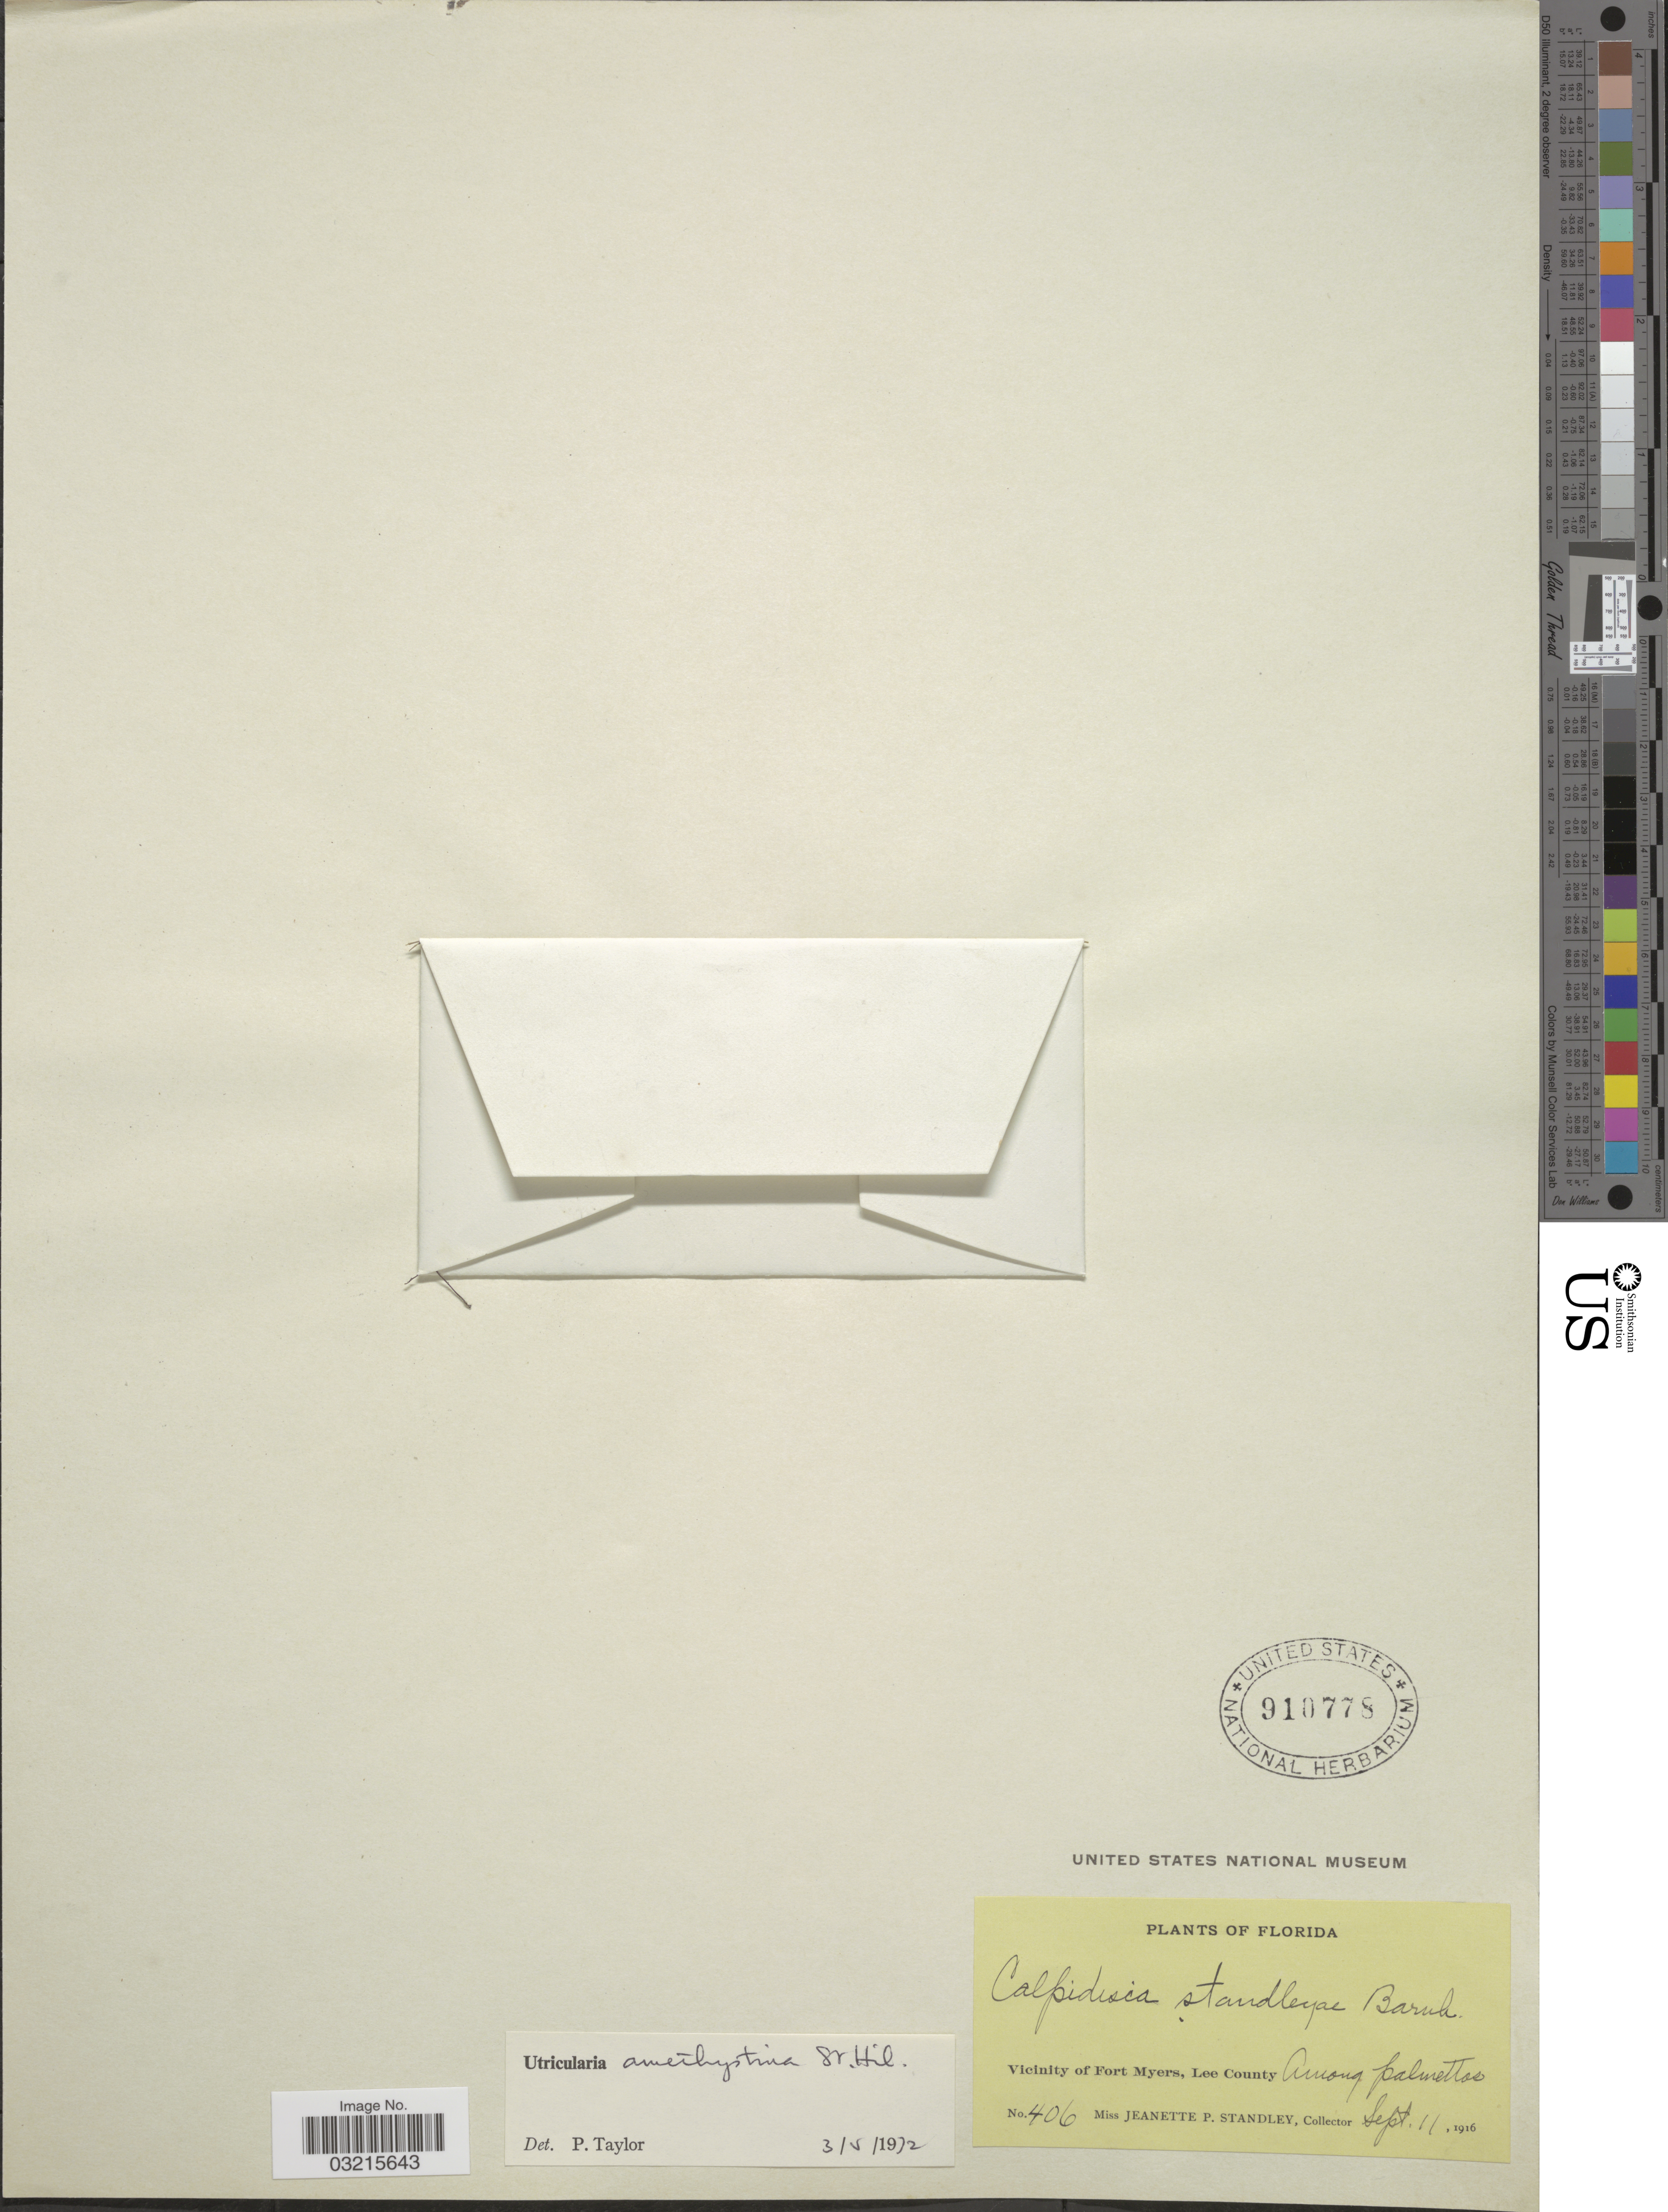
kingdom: Plantae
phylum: Tracheophyta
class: Magnoliopsida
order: Lamiales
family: Lentibulariaceae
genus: Utricularia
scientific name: Utricularia standleyae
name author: (Barnhart) Rickett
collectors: J. P. Standley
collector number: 406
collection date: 1916-09-11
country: United States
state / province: Florida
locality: Vicinity of Fort Myers, Lee County, Among Palmettos.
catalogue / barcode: US 910778